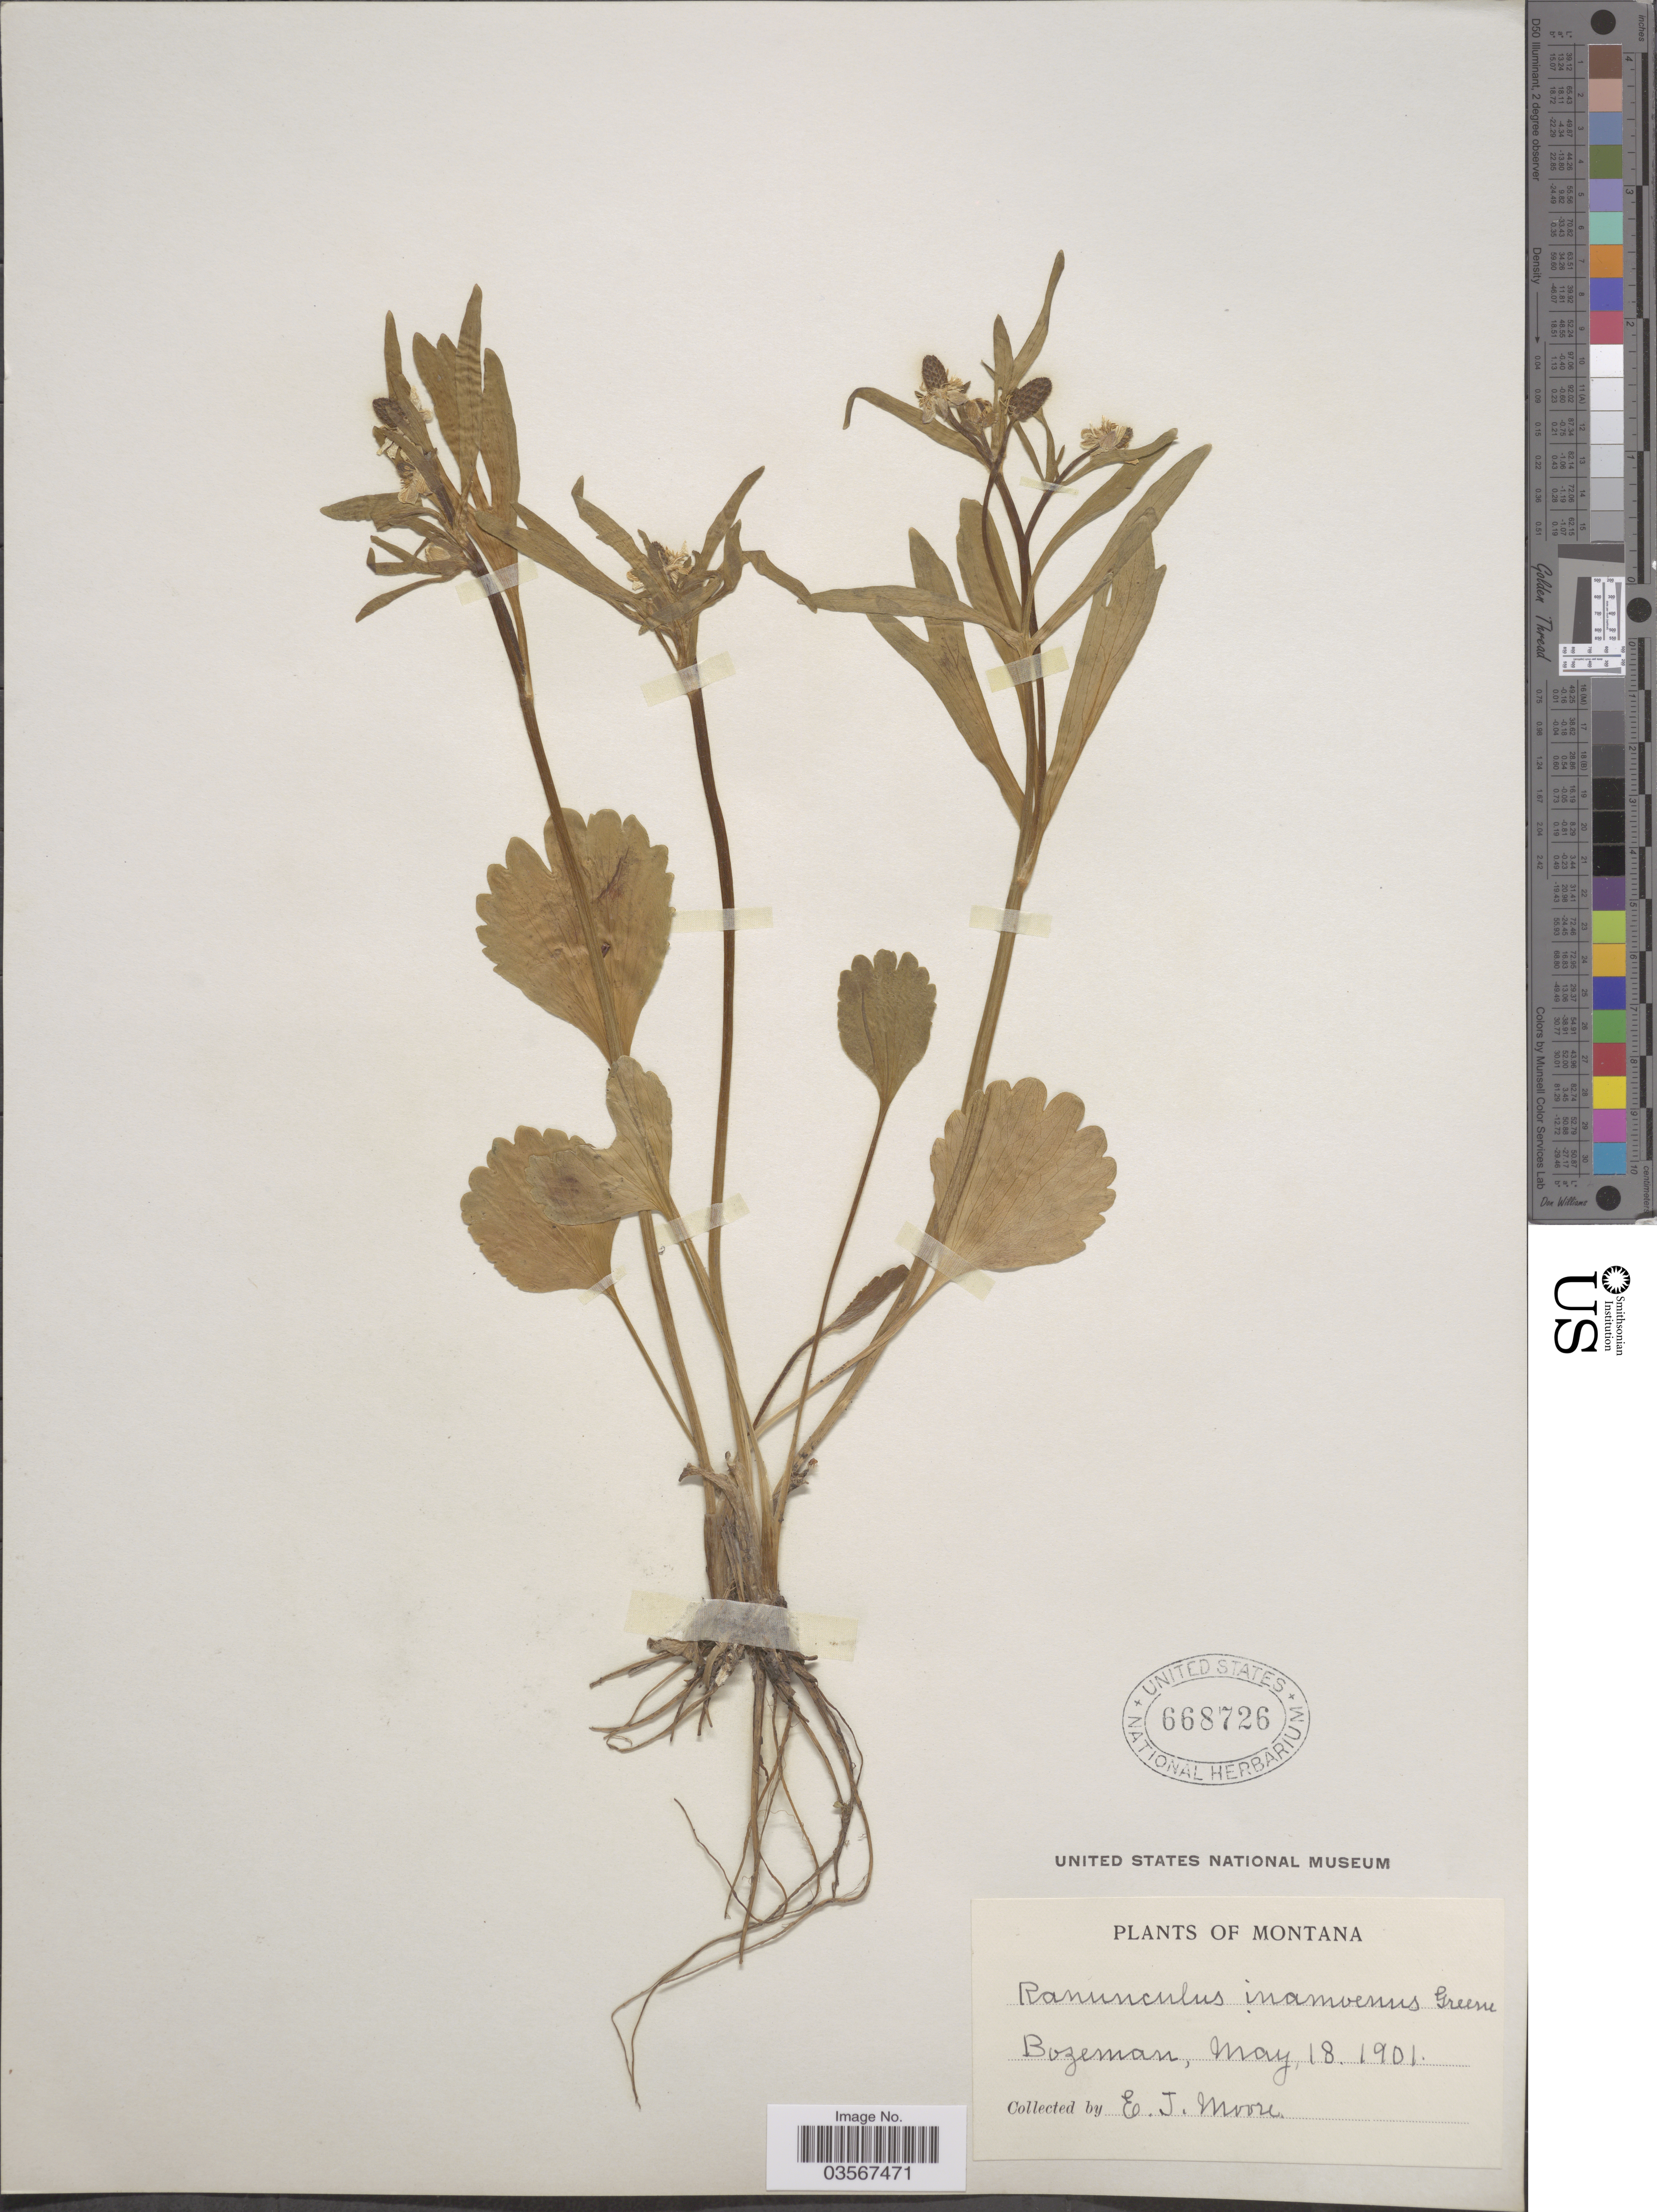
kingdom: Plantae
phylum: Tracheophyta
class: Magnoliopsida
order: Ranunculales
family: Ranunculaceae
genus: Ranunculus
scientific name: Ranunculus inamoenus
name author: Greene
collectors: E. Moore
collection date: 1901-05-18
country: United States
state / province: Montana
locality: Bozeman.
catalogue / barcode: US 668726